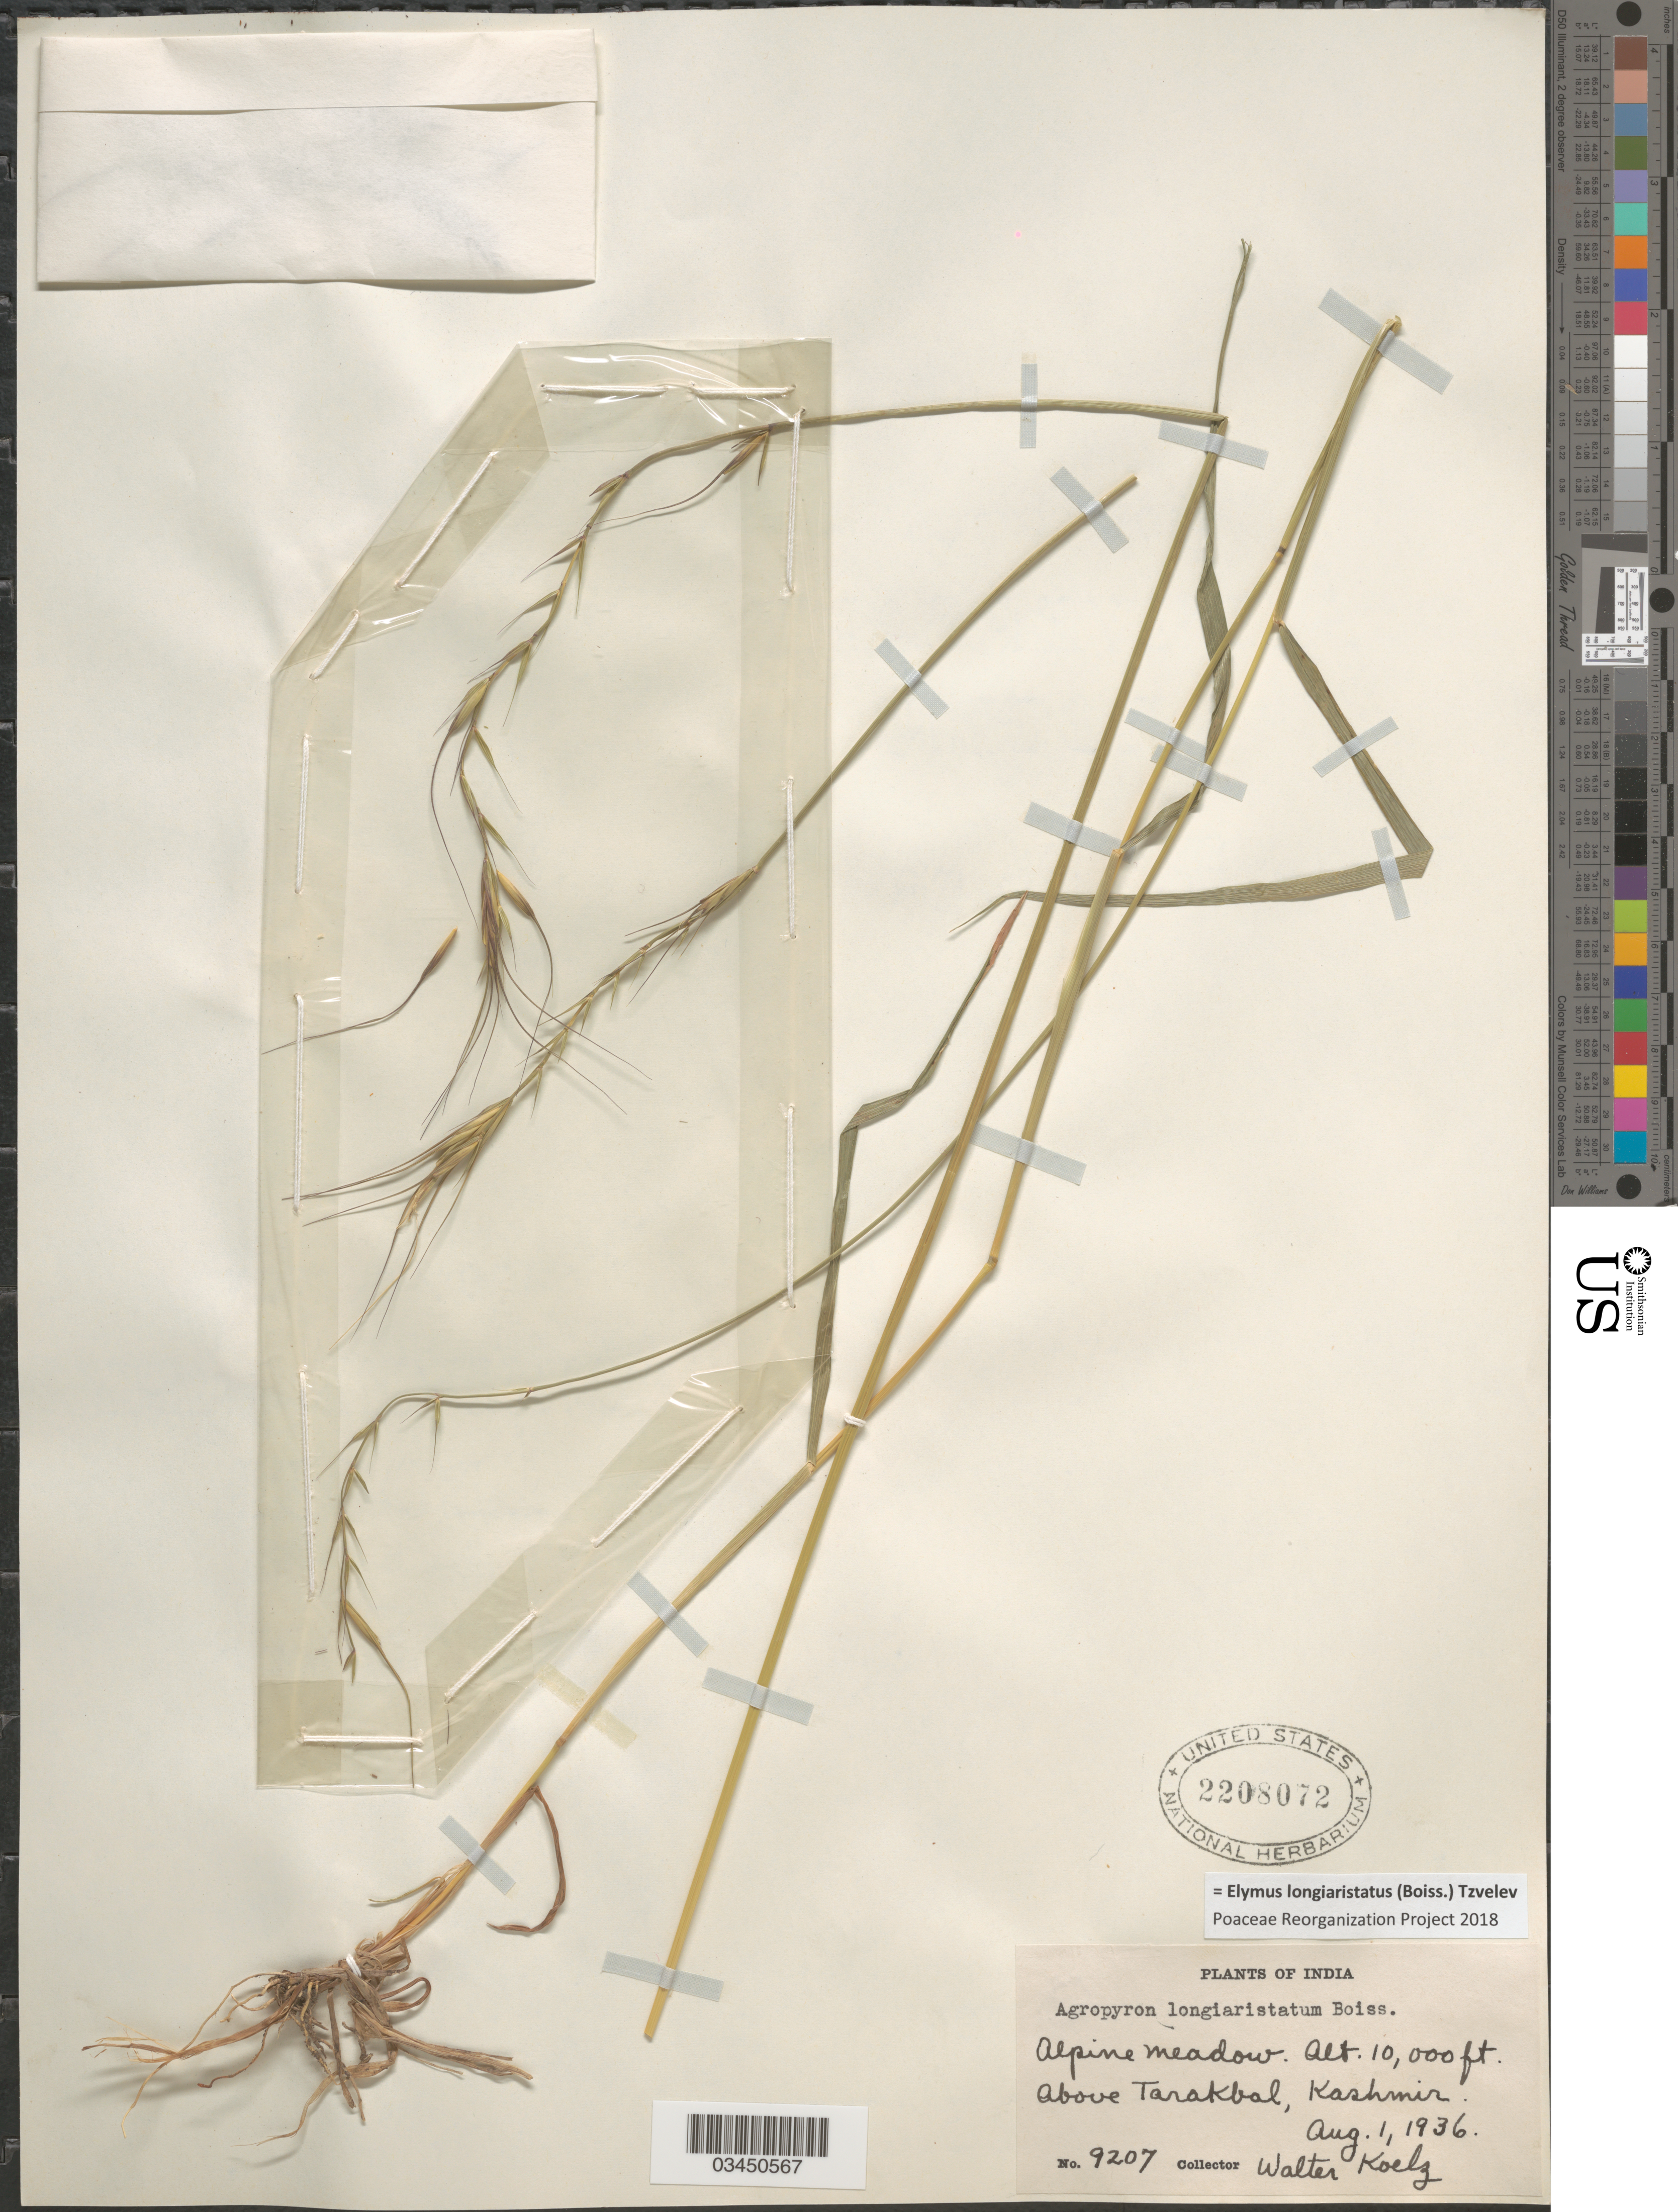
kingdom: Plantae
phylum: Tracheophyta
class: Liliopsida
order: Poales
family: Poaceae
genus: Elymus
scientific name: Elymus longiaristatus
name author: (Boiss.) Tzvelev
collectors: W. N. Koelz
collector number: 9207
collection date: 1936-08-01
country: India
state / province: Jammu and Kashmir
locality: Alpine meadow. Above Tarakbal, Kashmir.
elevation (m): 3048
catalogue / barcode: US 2208072